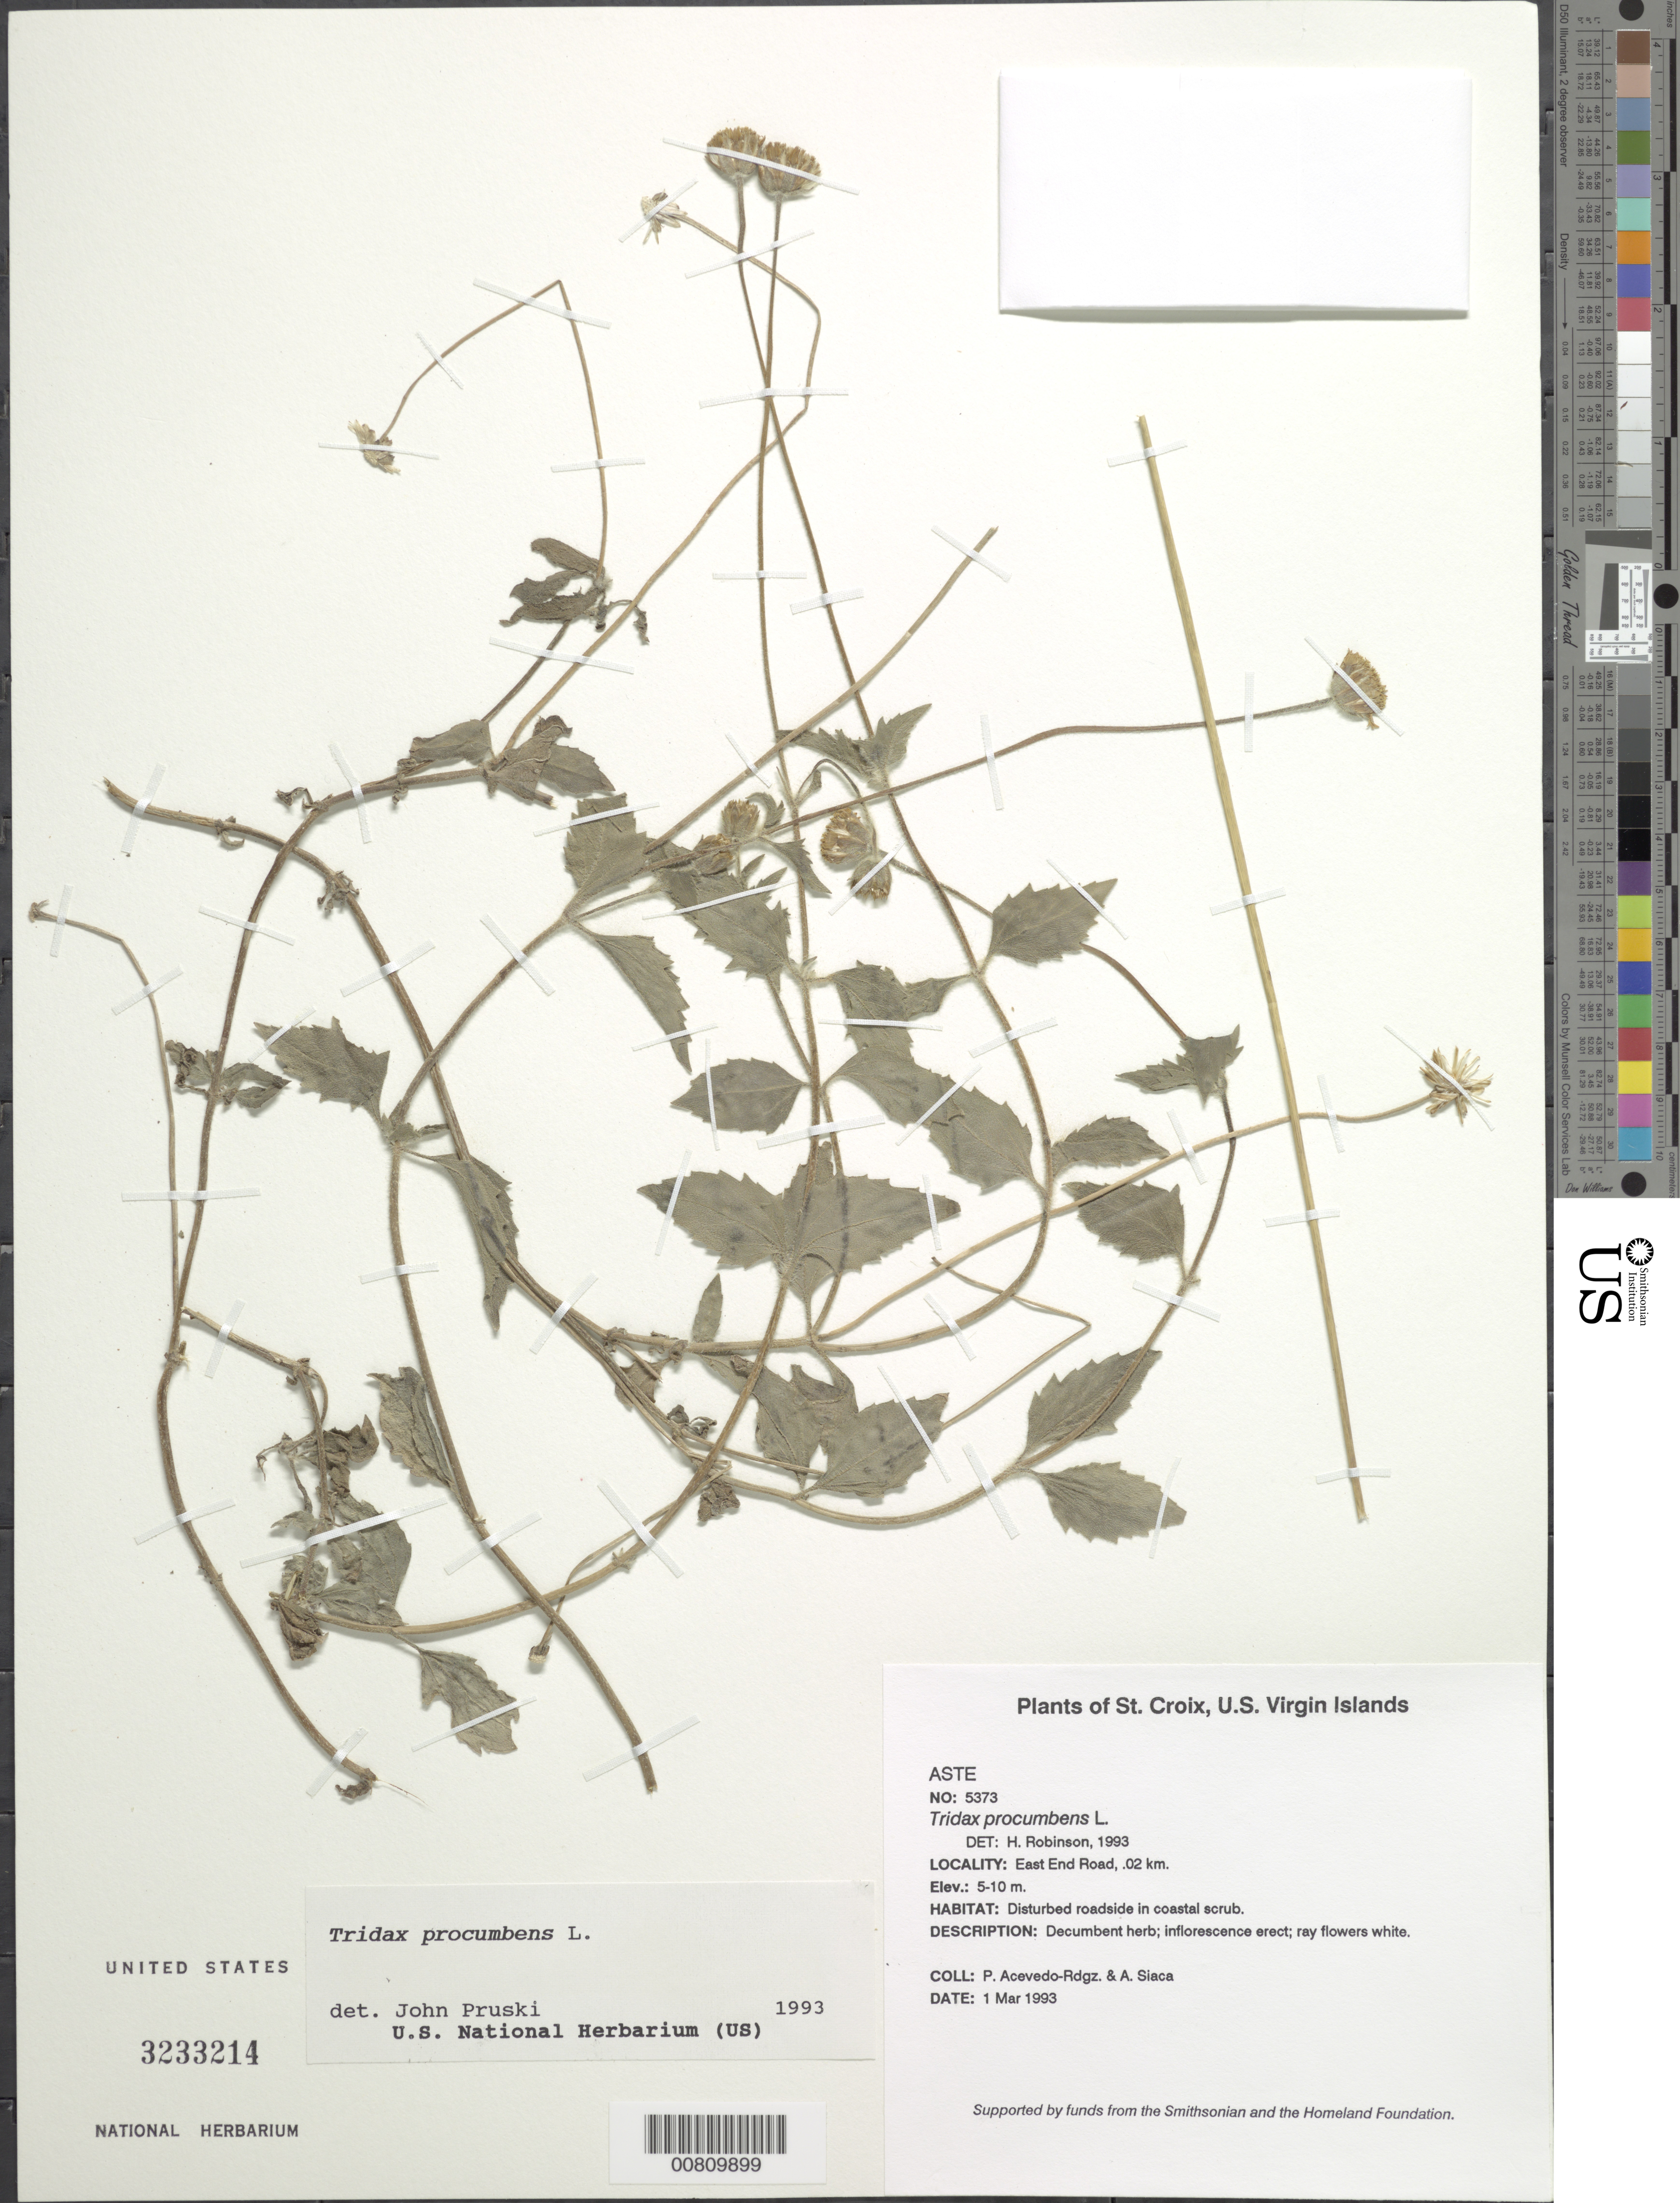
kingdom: Plantae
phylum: Tracheophyta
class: Magnoliopsida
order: Asterales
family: Asteraceae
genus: Tridax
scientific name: Tridax procumbens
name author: L.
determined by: Robinson, Harold E., (US)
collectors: P. Acevedo-Rodr. & A. Siaca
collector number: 5373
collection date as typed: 01 Mar 1993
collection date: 1993-03-01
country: U.S. Virgin Islands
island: St. Croix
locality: East End Road, .02 km.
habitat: Disturbed roadside in coastal scrub.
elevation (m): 5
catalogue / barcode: US 3233214